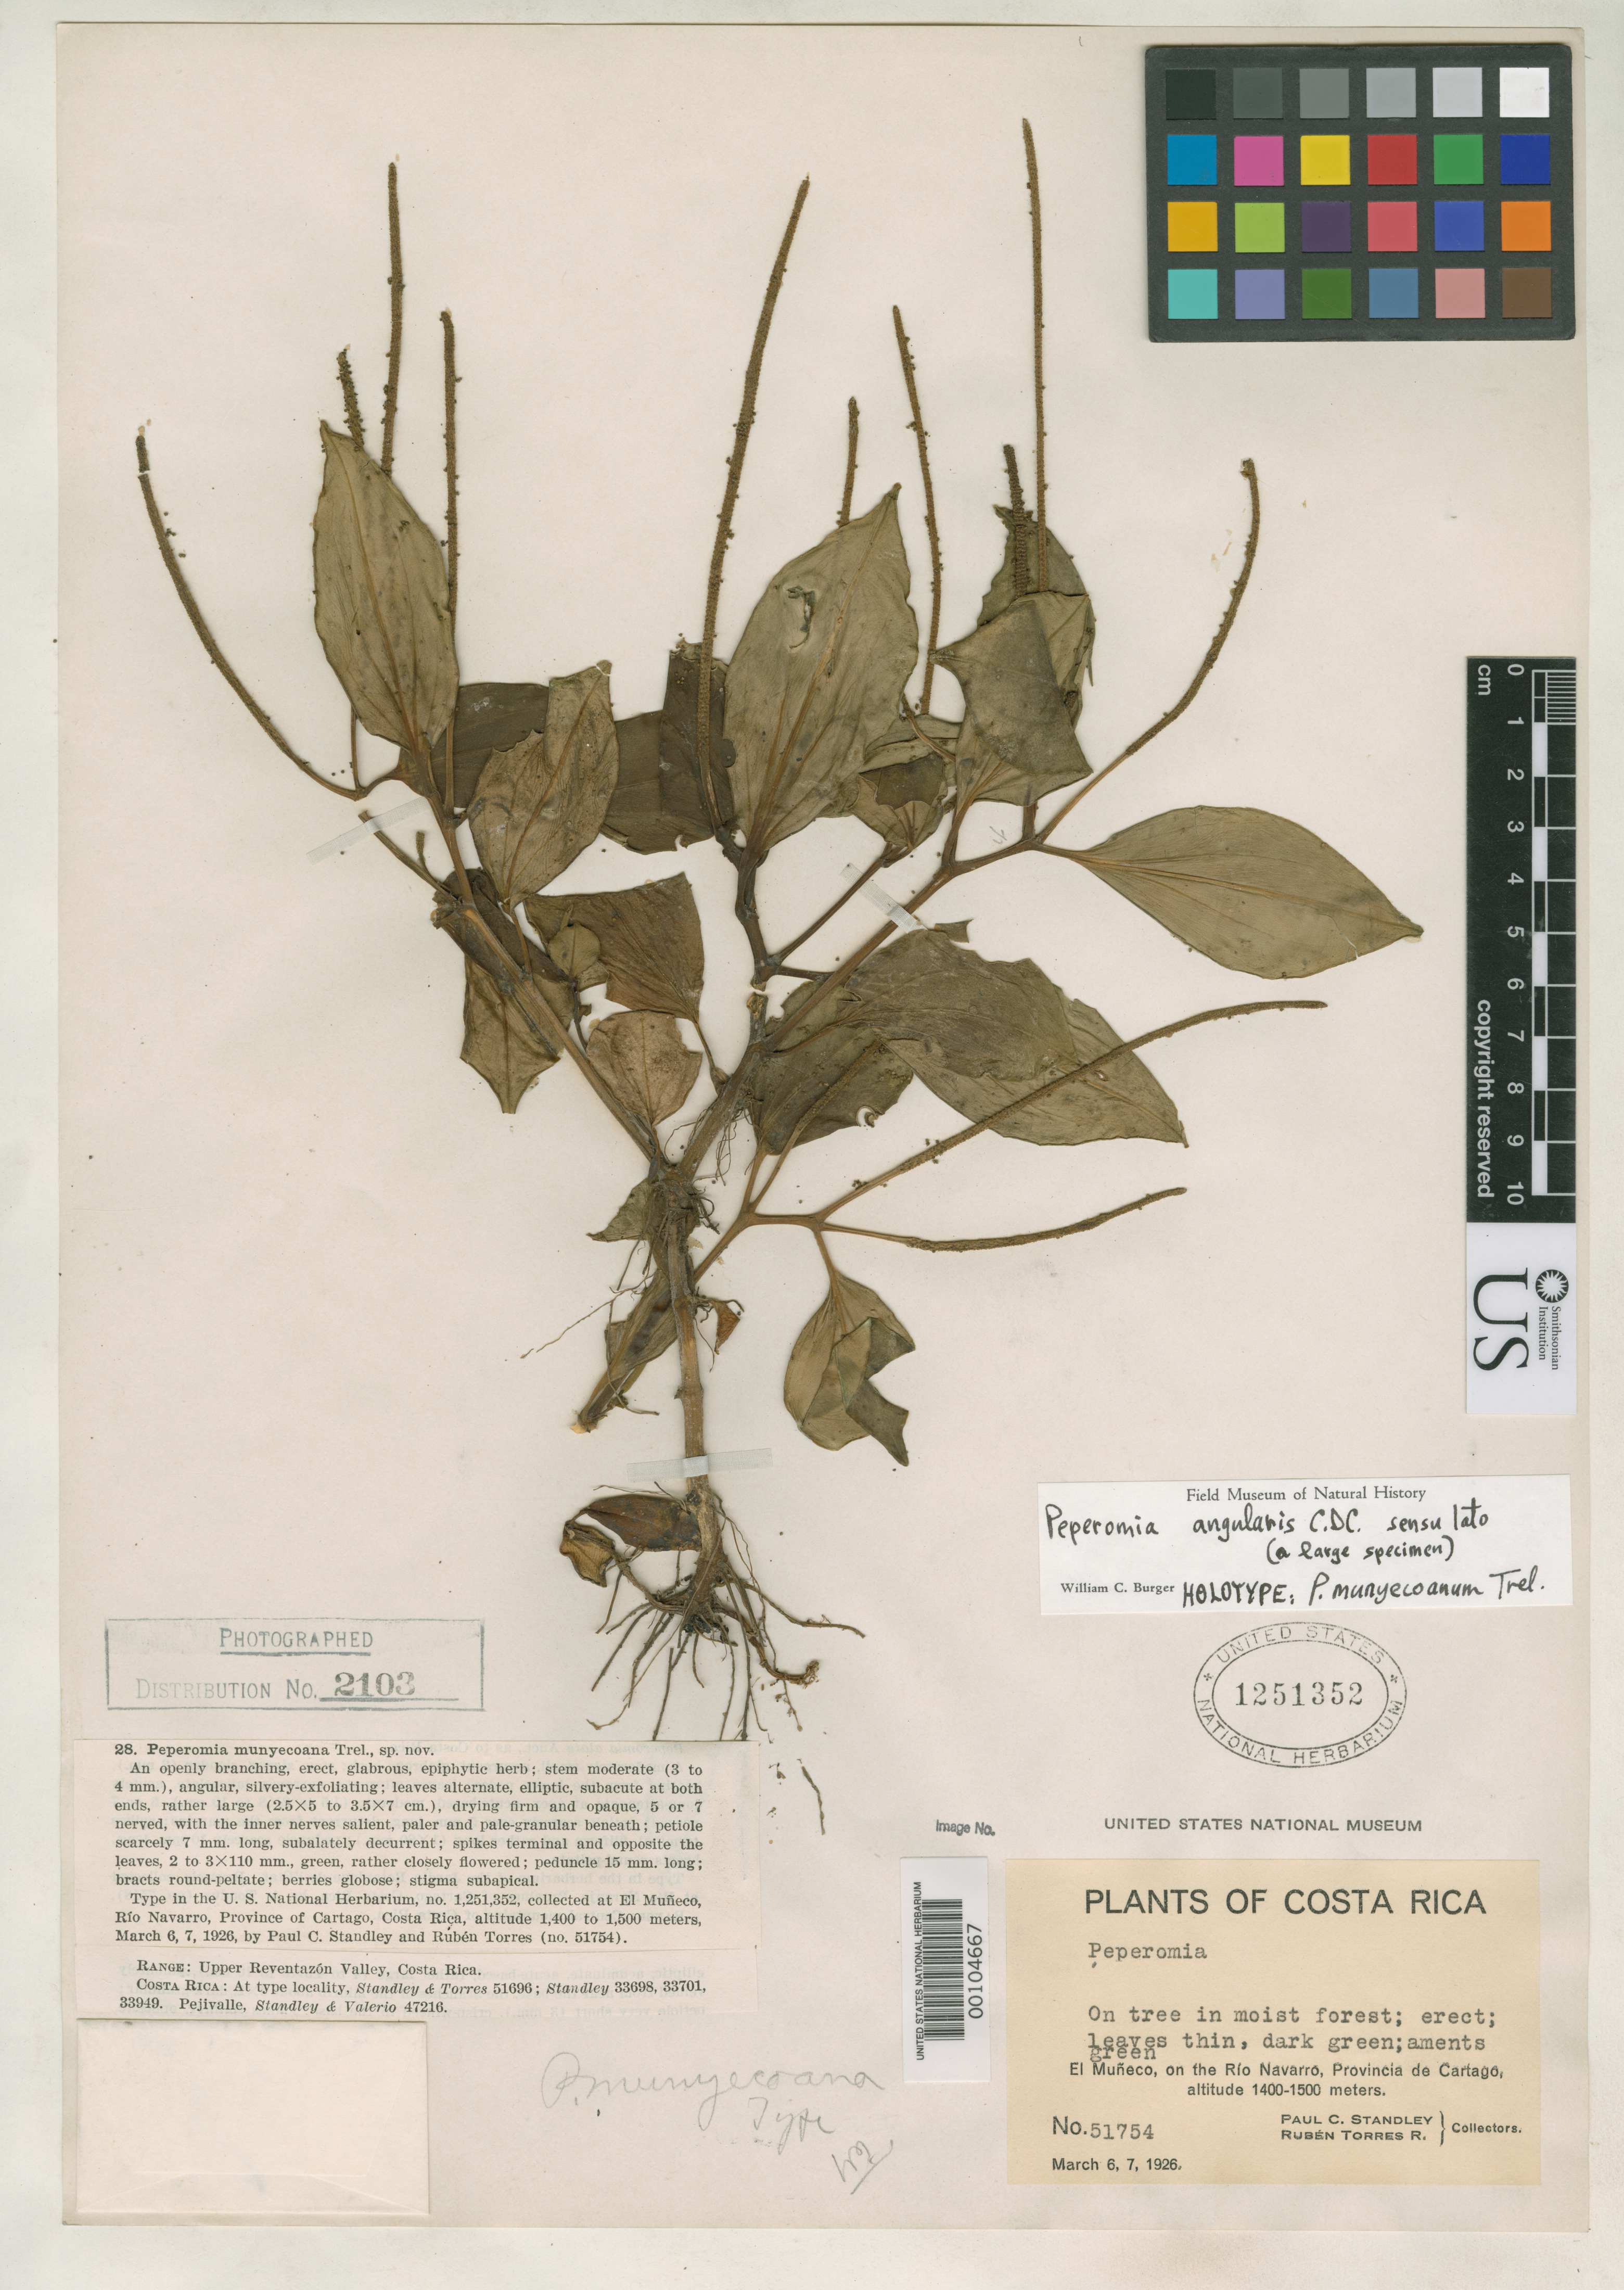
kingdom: Plantae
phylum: Tracheophyta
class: Magnoliopsida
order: Piperales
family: Piperaceae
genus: Peperomia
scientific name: Peperomia munyecoana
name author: Trel.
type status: Holotype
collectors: P. C. Standley & R. Torres R.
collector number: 51754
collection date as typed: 06 Mar 1926 to 07 Mar 1926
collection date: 1926-03-06/1926-03-07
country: Costa Rica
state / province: Cartago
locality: El Muneco, on Rio Navarro, Provincia de Cartago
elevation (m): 1400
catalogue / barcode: US 1251352